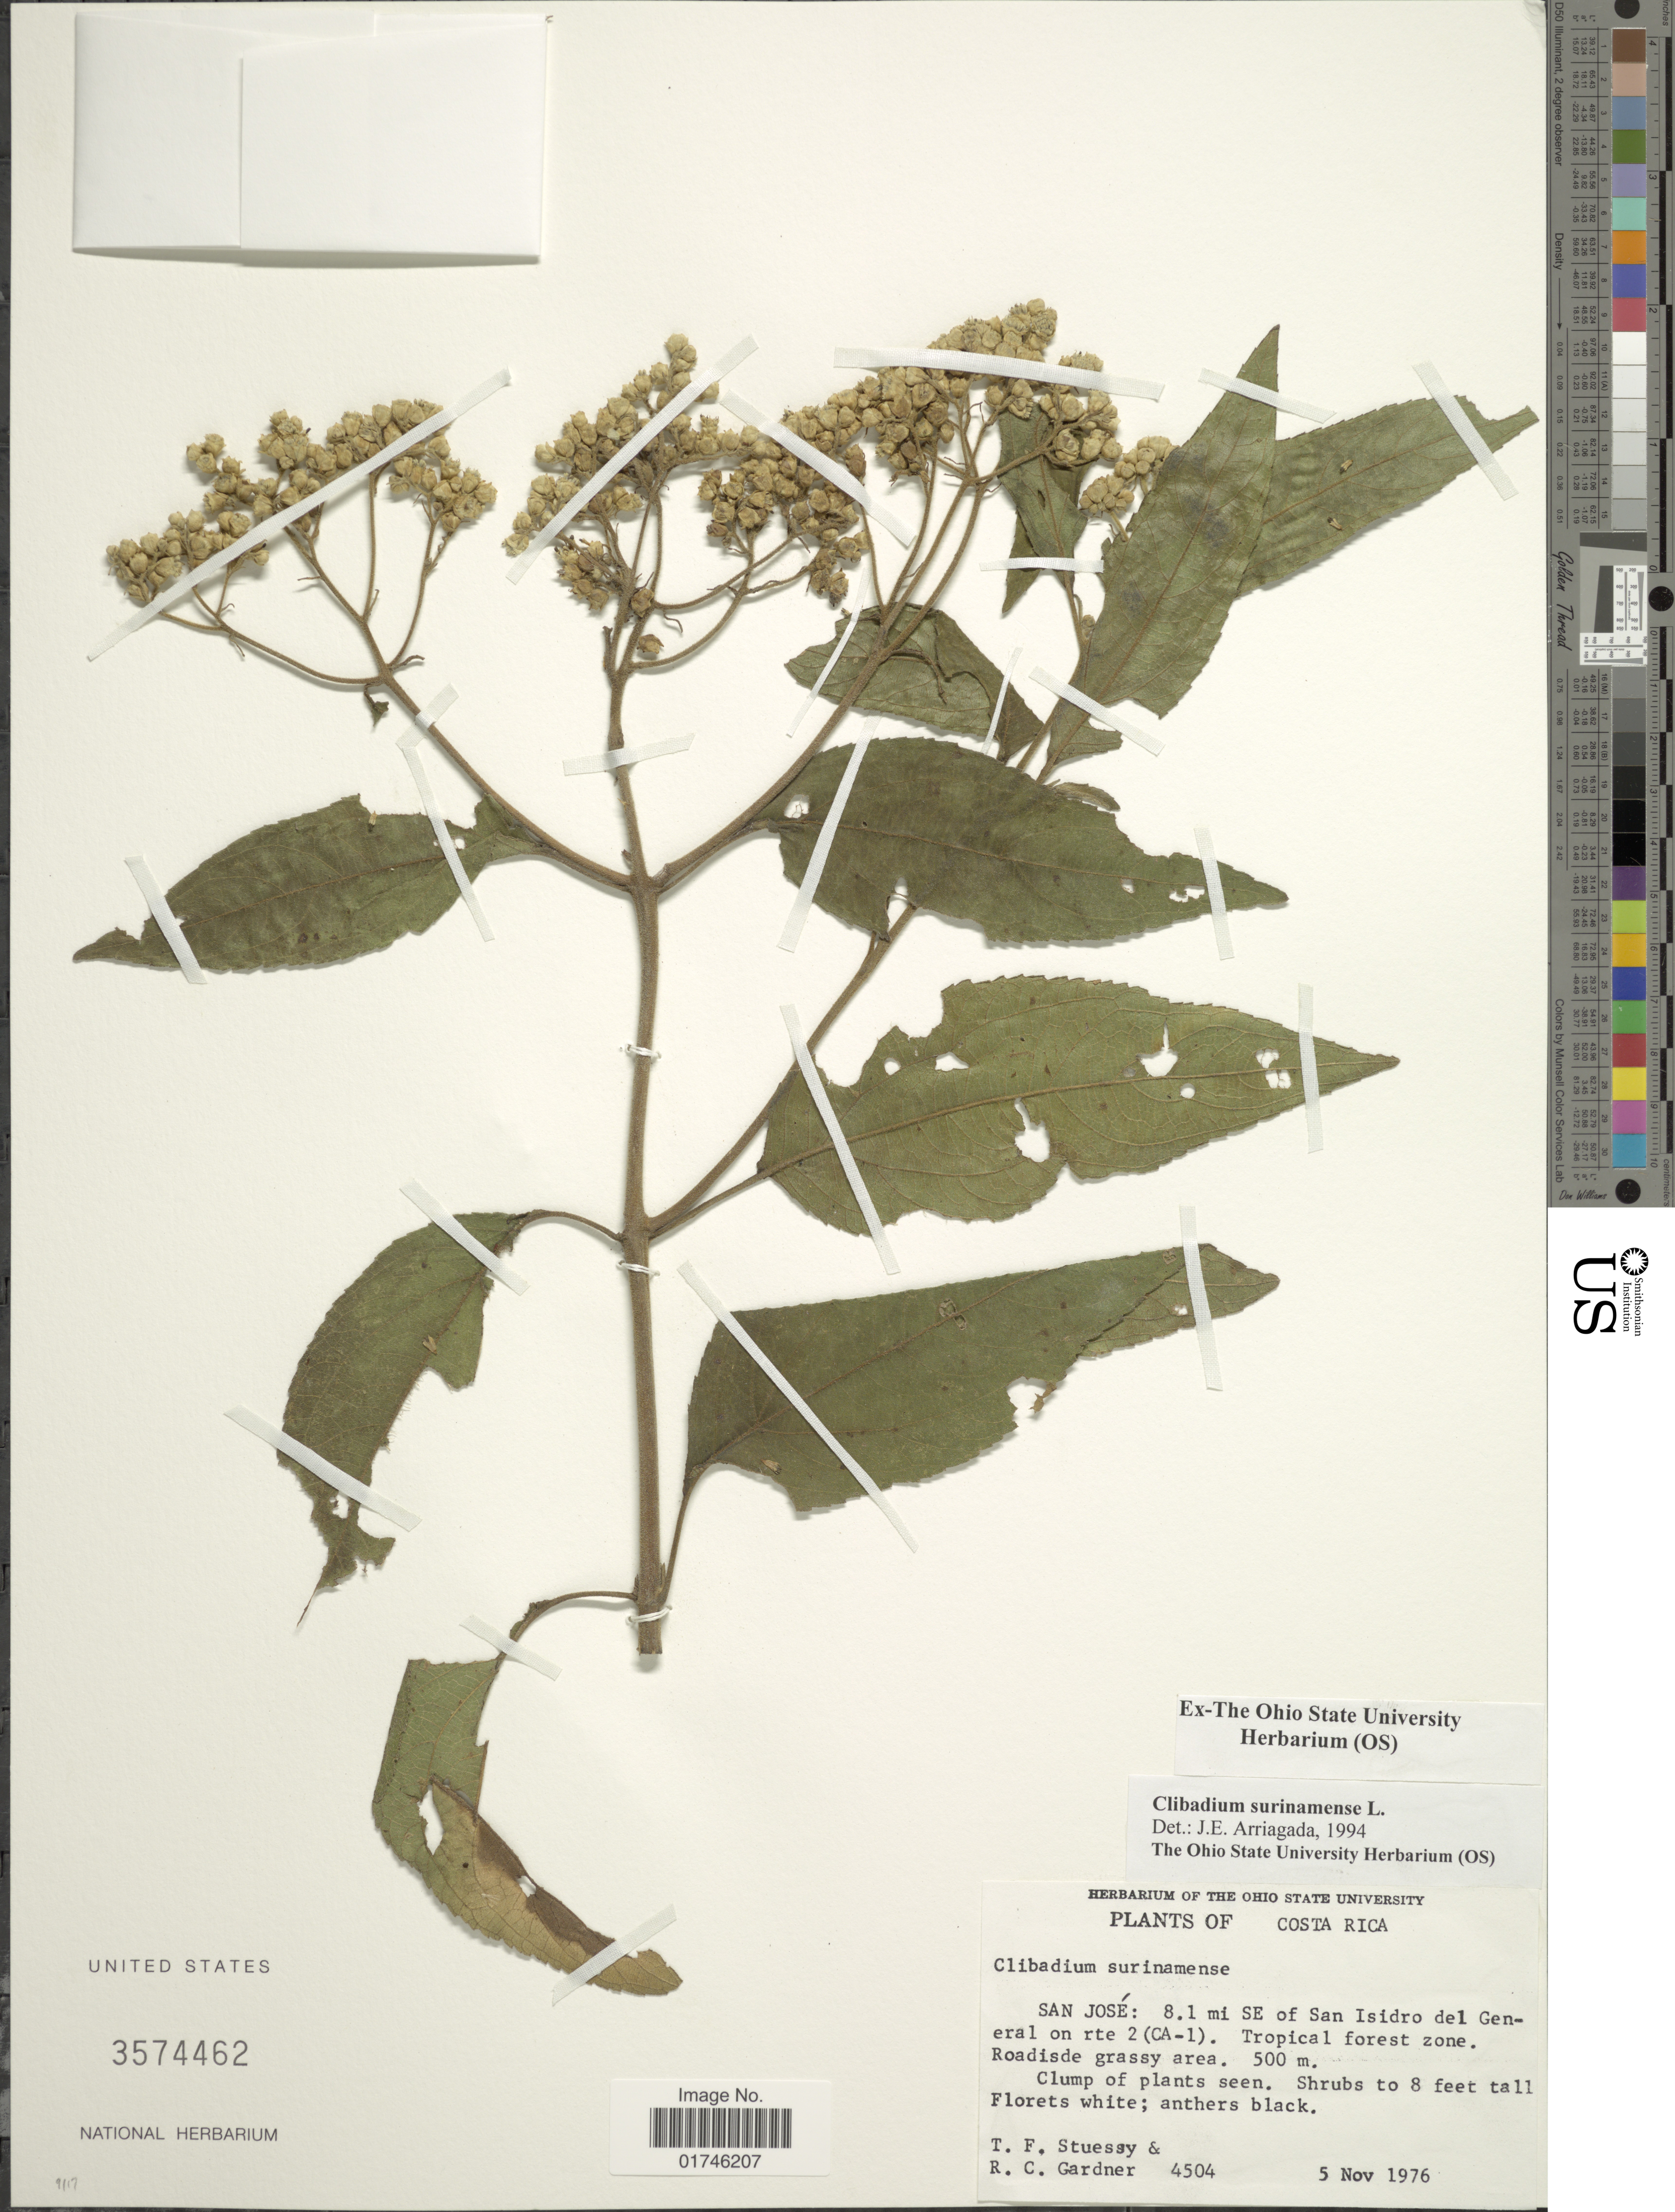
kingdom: Plantae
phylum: Tracheophyta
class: Magnoliopsida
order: Asterales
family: Asteraceae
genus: Clibadium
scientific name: Clibadium surinamense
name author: L.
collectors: T. Stuessy & R. C. Gardner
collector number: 4504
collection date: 1976-11-05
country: Costa Rica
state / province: San José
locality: San Jose: 8.1 SE of San Isidoro del General on rte 2 (CA-1). Tropical Forest Zone.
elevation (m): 500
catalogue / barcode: US 3574462